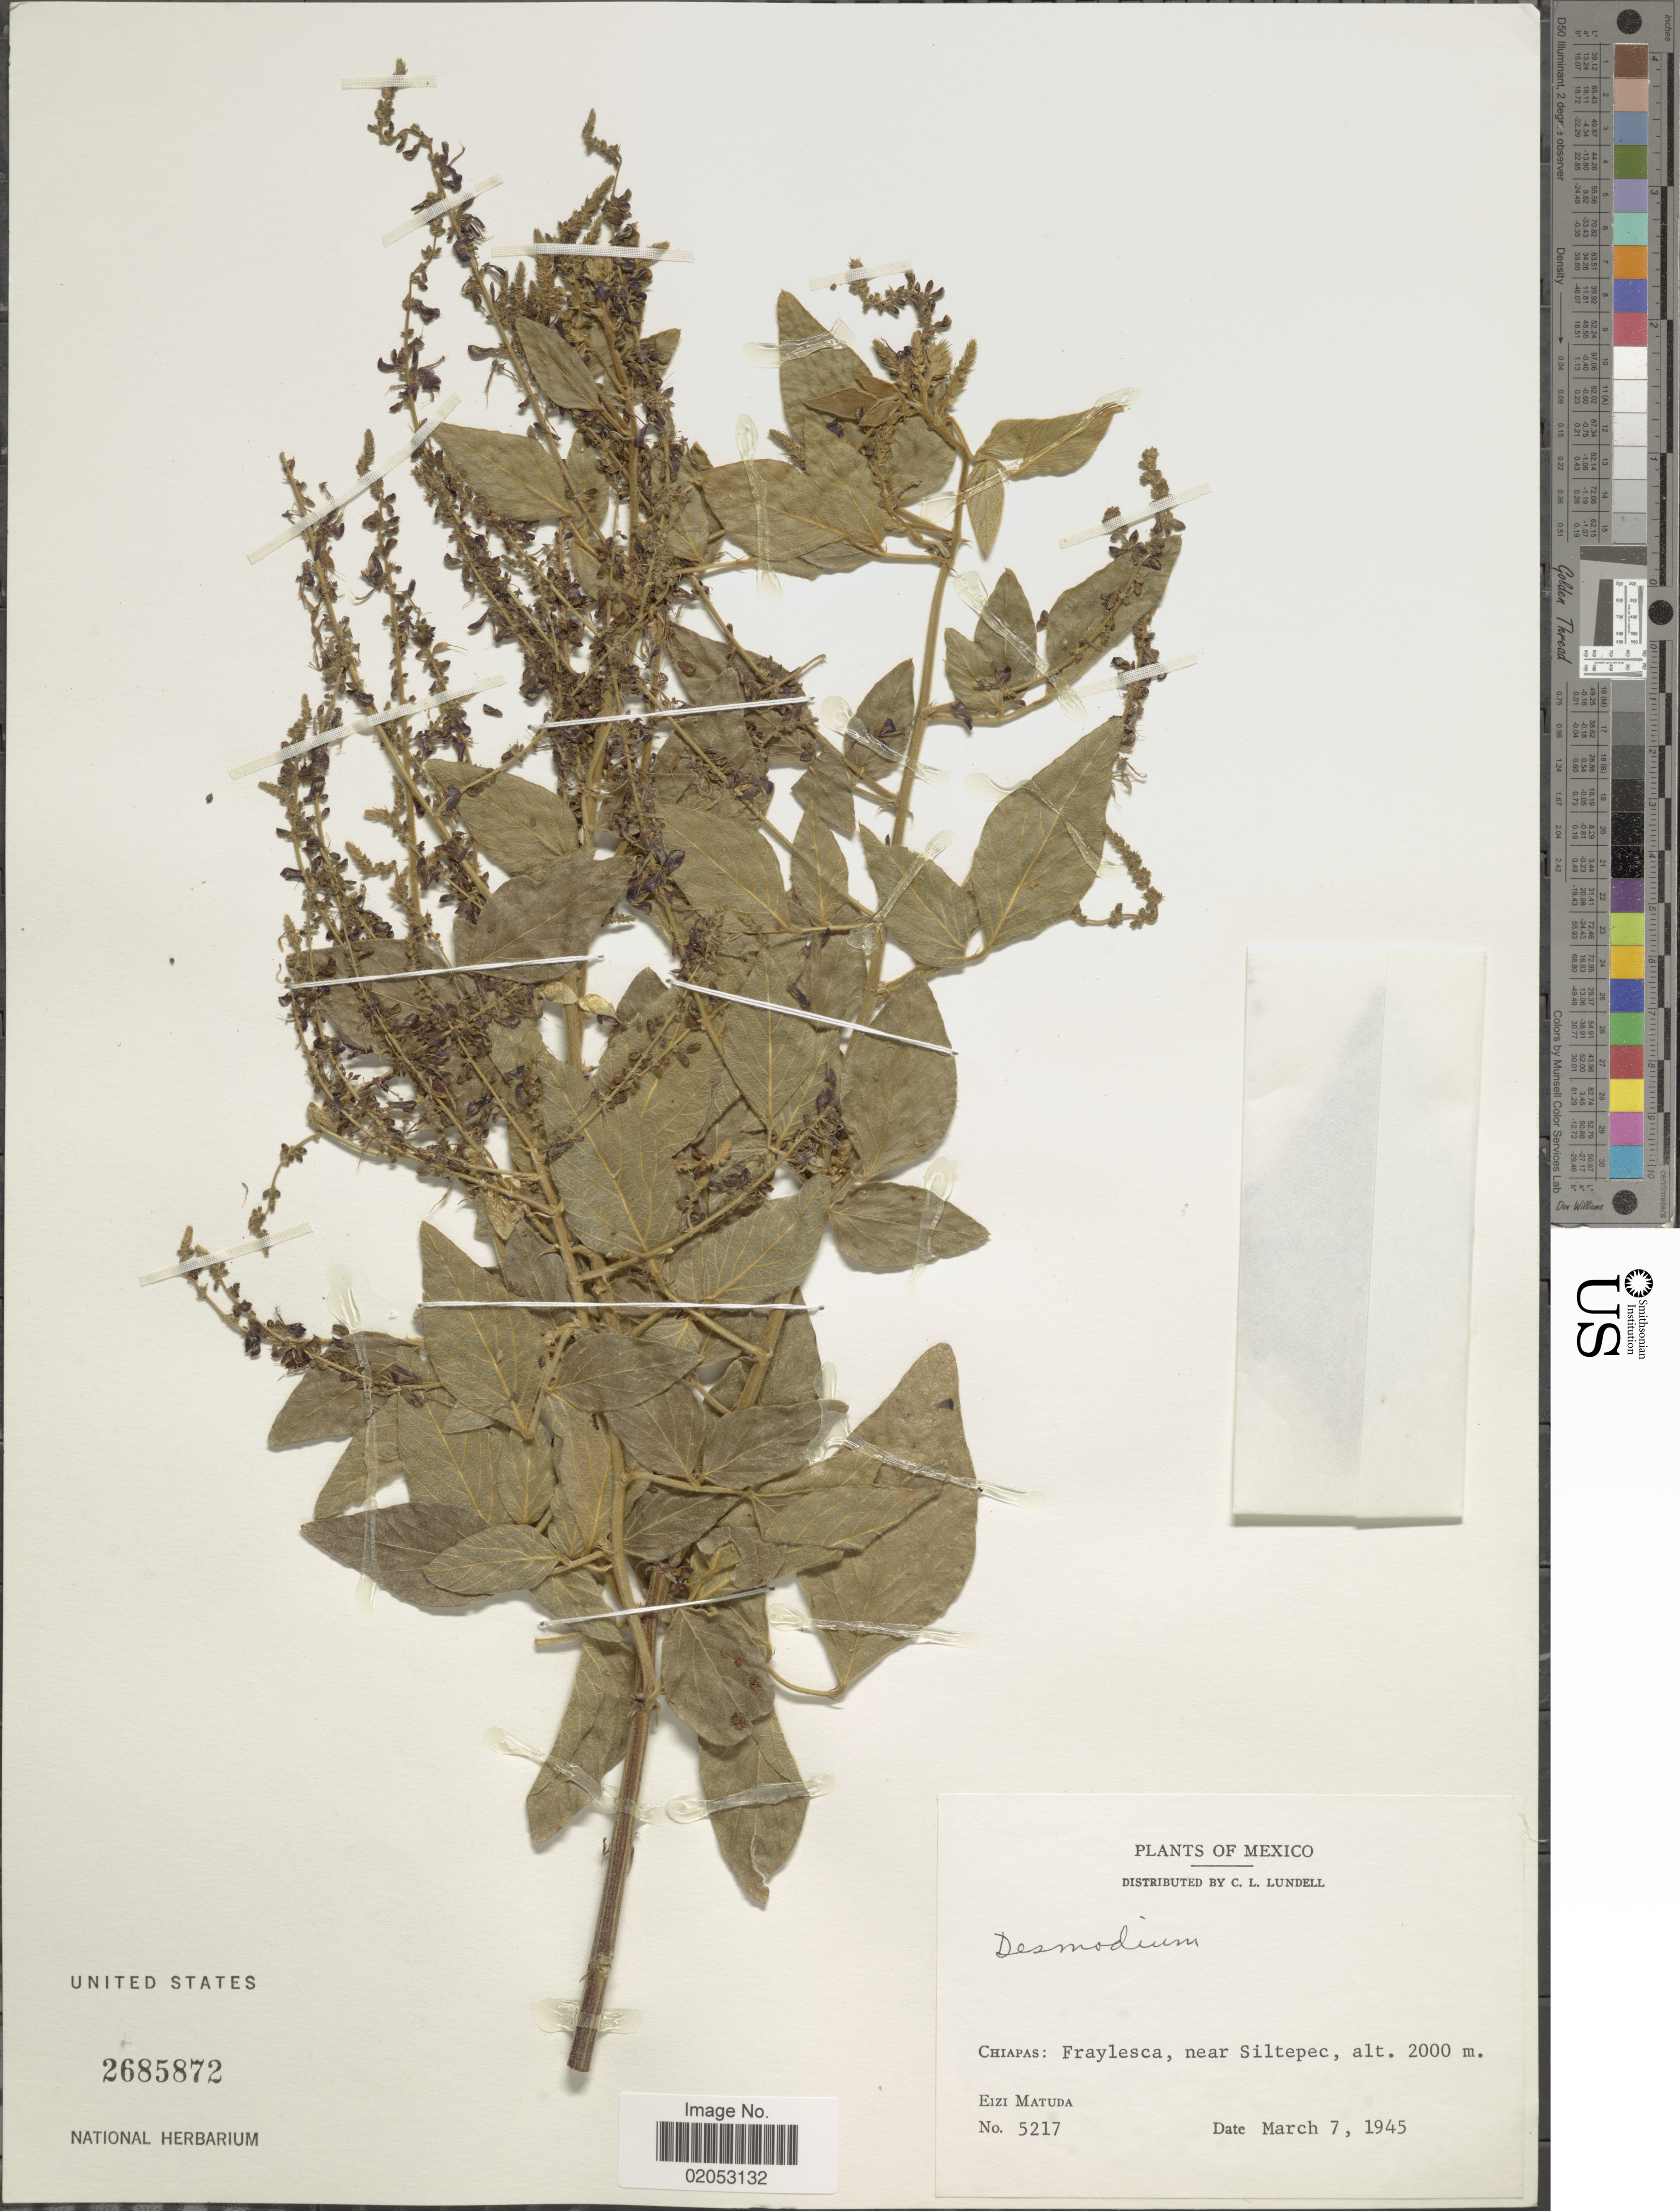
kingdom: Plantae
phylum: Tracheophyta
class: Magnoliopsida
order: Fabales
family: Fabaceae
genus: Desmodium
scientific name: Desmodium sp.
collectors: E. Matuda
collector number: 5217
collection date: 1945-03-07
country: Mexico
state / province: Chiapas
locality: Chiapas: Fraylesca, near Sltepec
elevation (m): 2000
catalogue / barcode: US 2685872